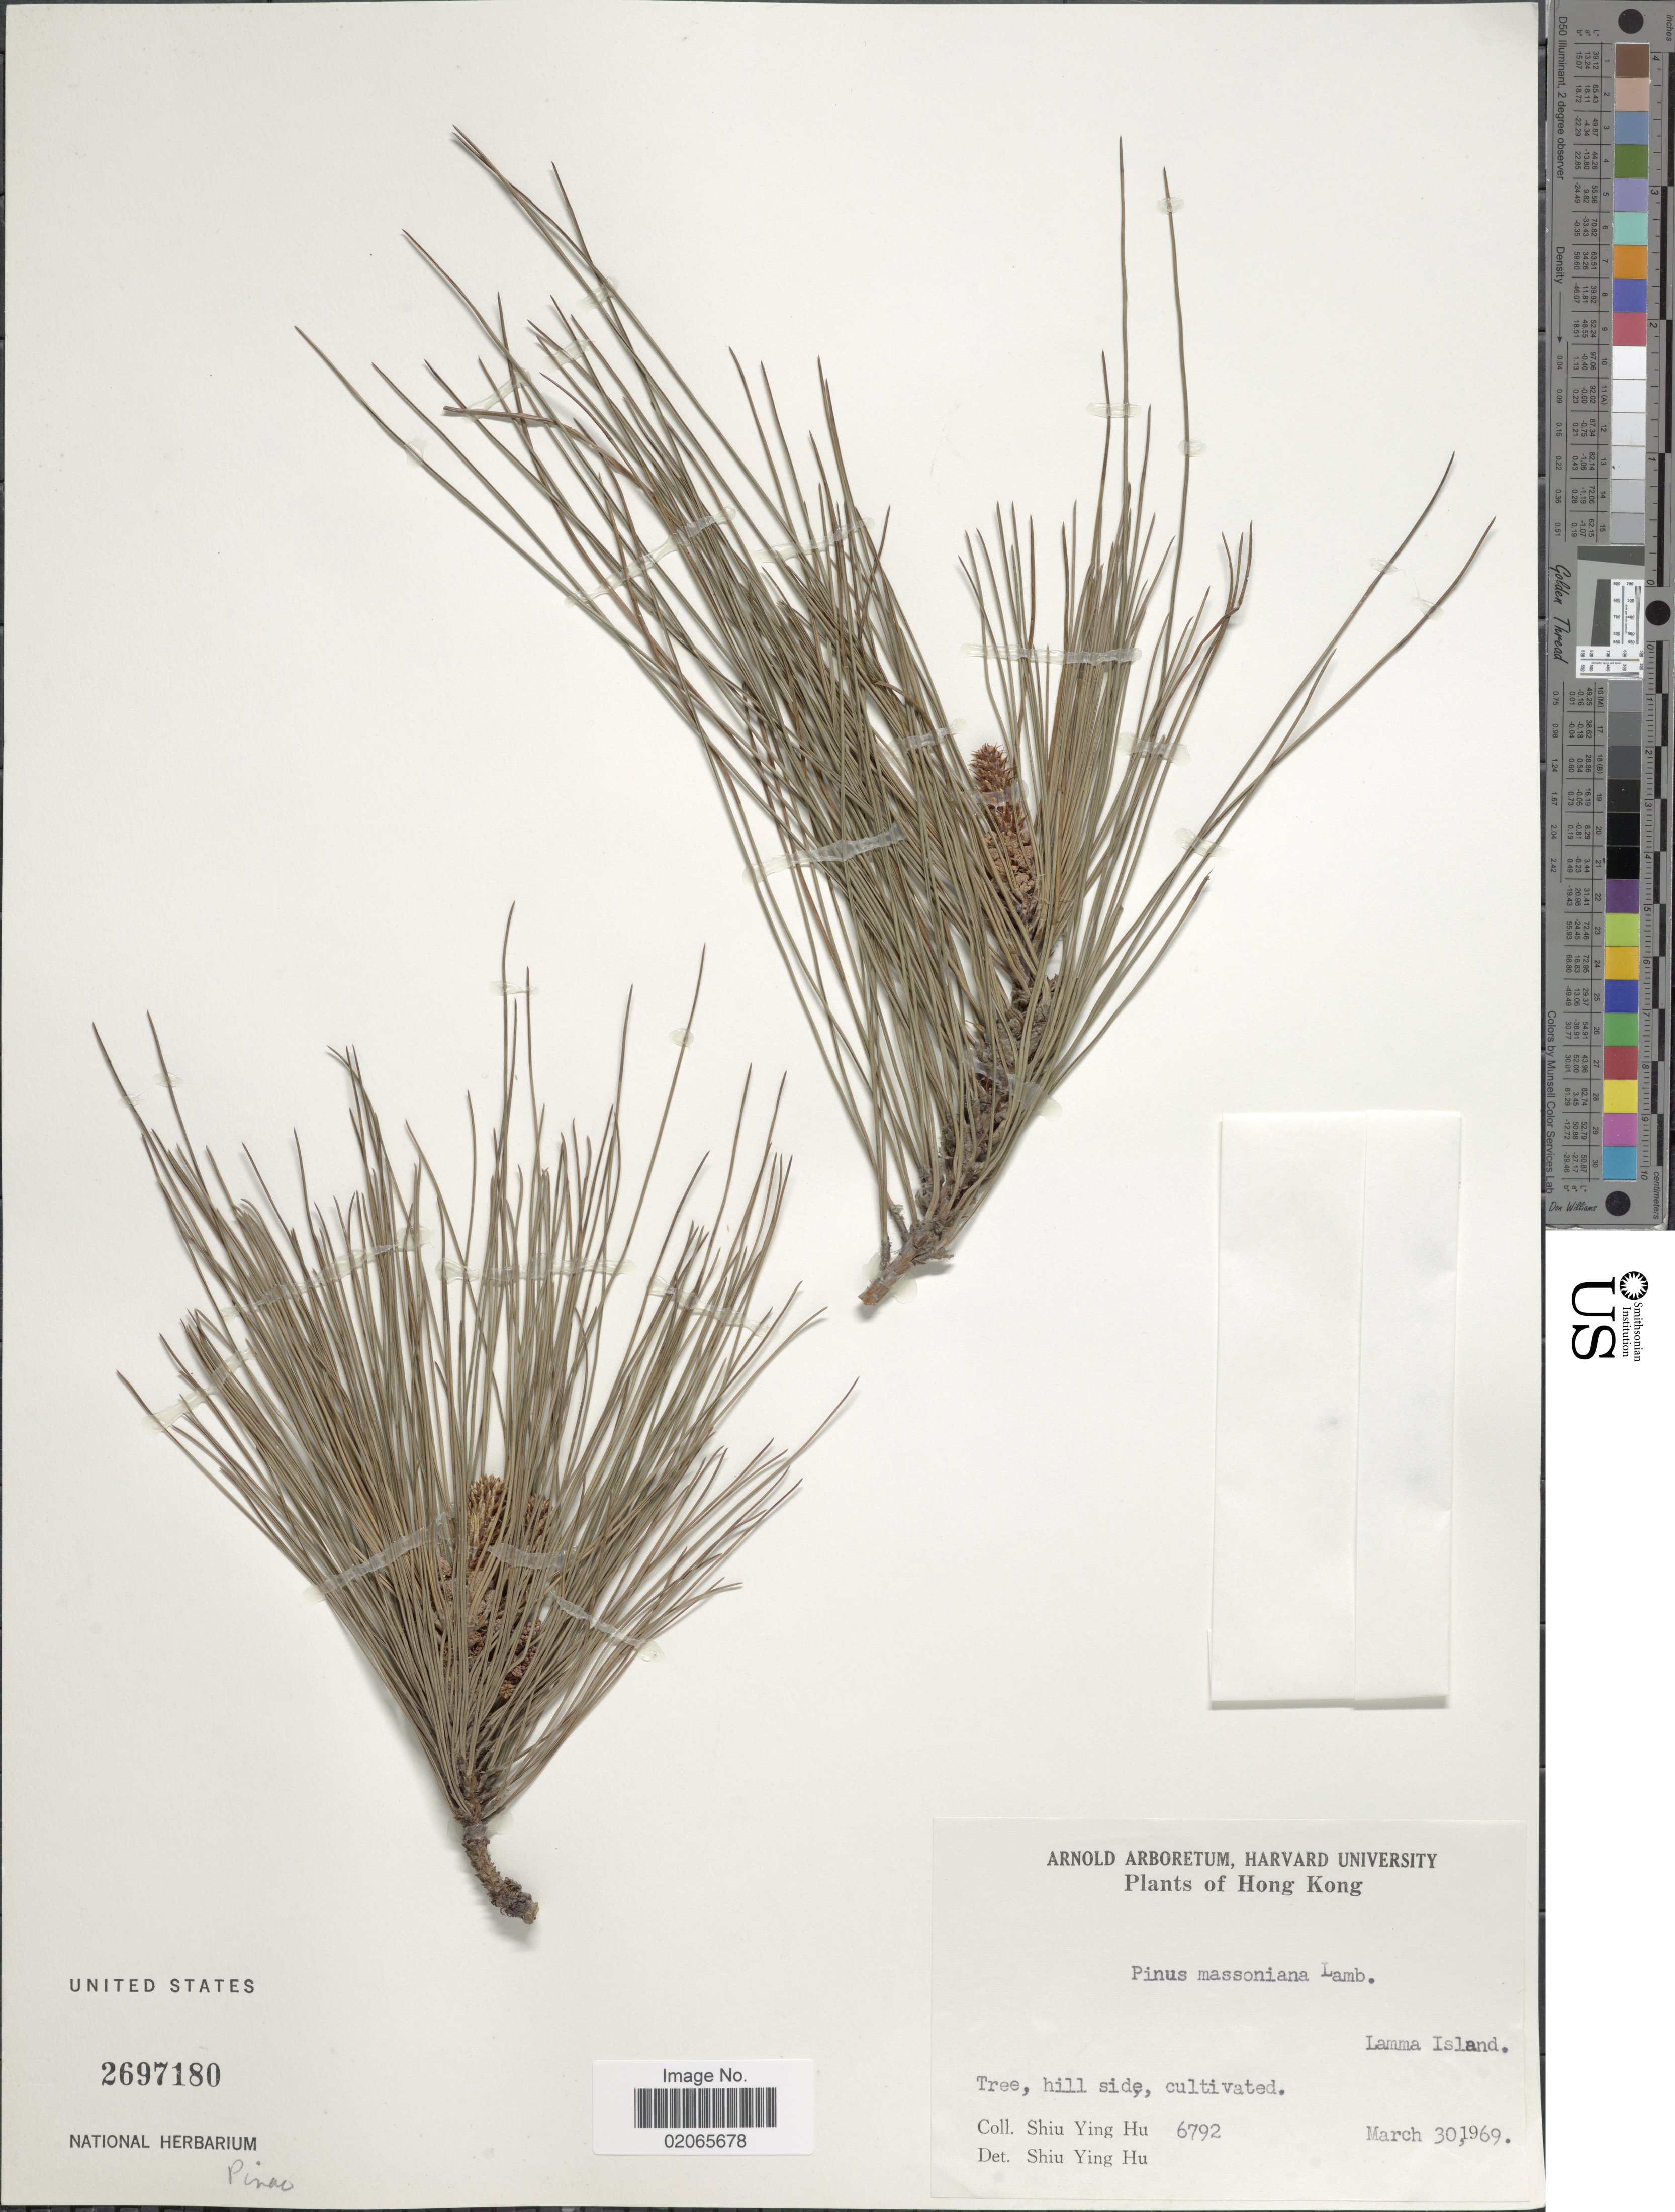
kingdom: Plantae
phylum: Tracheophyta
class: Pinopsida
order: Pinales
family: Pinaceae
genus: Pinus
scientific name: Pinus massoniana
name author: D. Don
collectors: S. Y. Hu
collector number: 6792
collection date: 1969-03-30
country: China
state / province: Hong Kong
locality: Lamma Island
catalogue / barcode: US 2697180